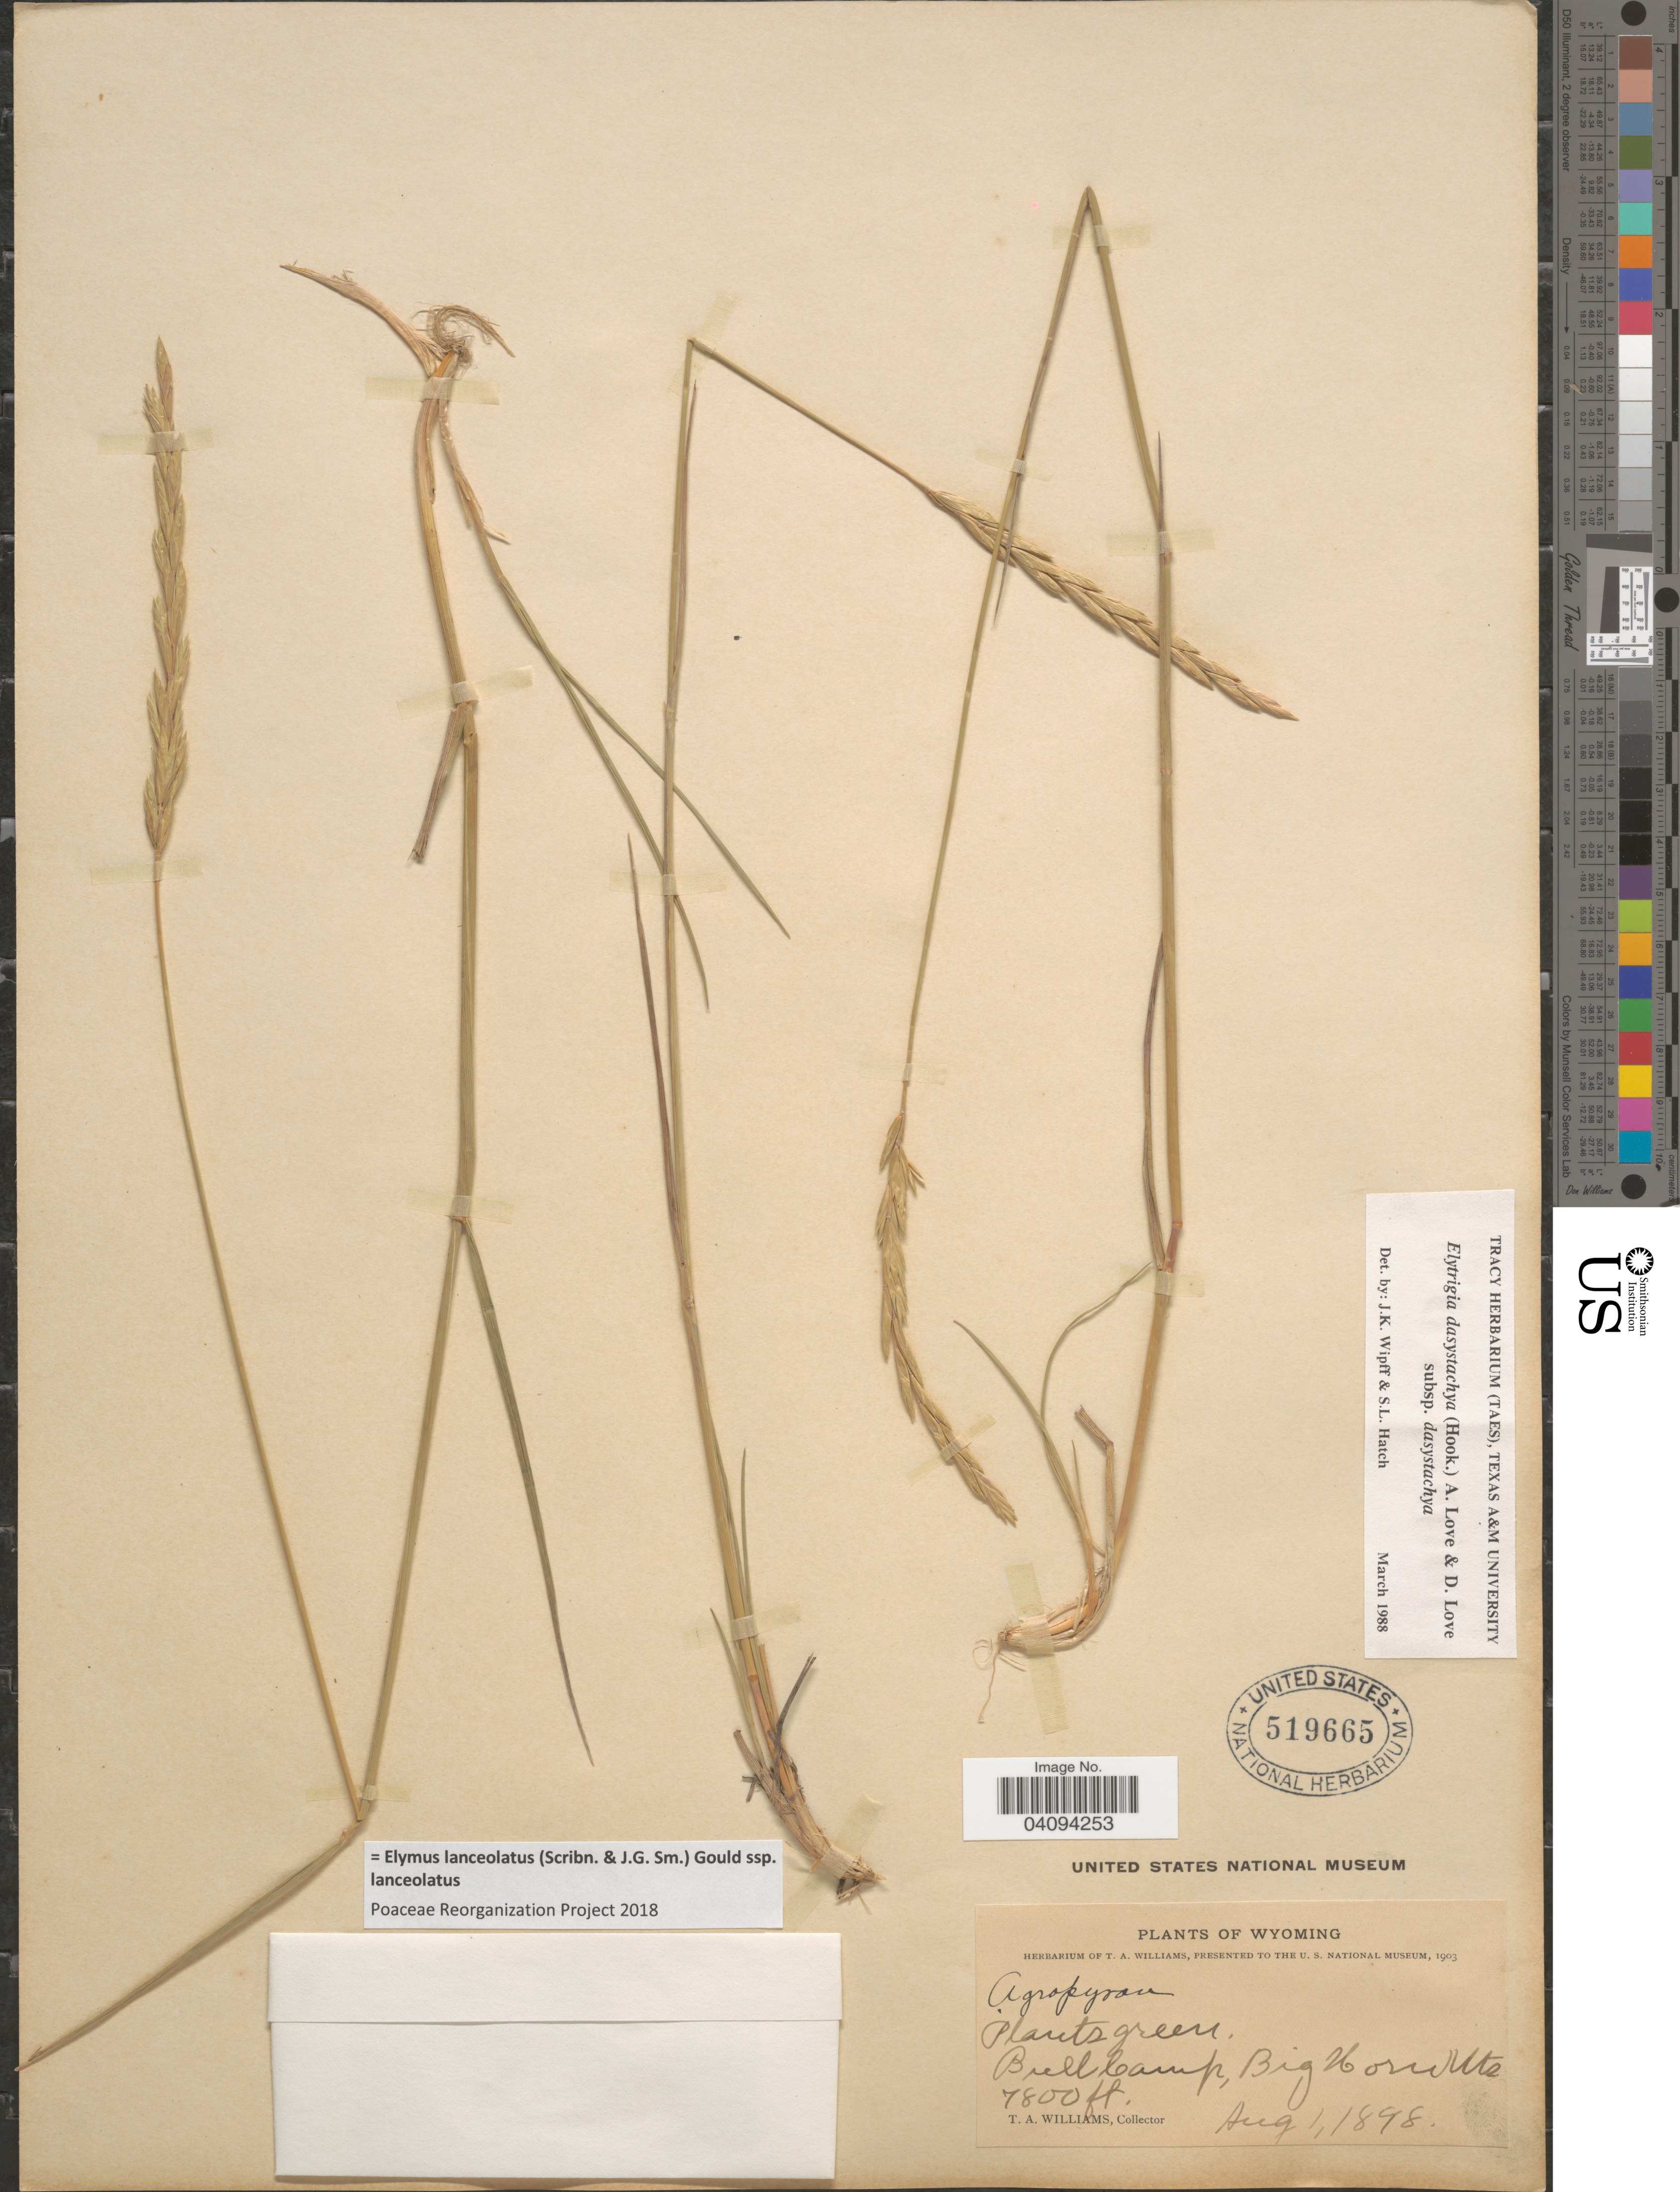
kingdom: Plantae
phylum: Tracheophyta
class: Liliopsida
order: Poales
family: Poaceae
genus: Elymus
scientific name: Elymus lanceolatus subsp. lanceolatus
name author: (Scribn. & J.G. Sm.) Gould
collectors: T. Williams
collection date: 1898-08-01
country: United States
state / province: Wyoming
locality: Bull Camp, Big Horn Mts.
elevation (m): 2377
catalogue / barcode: US 519665